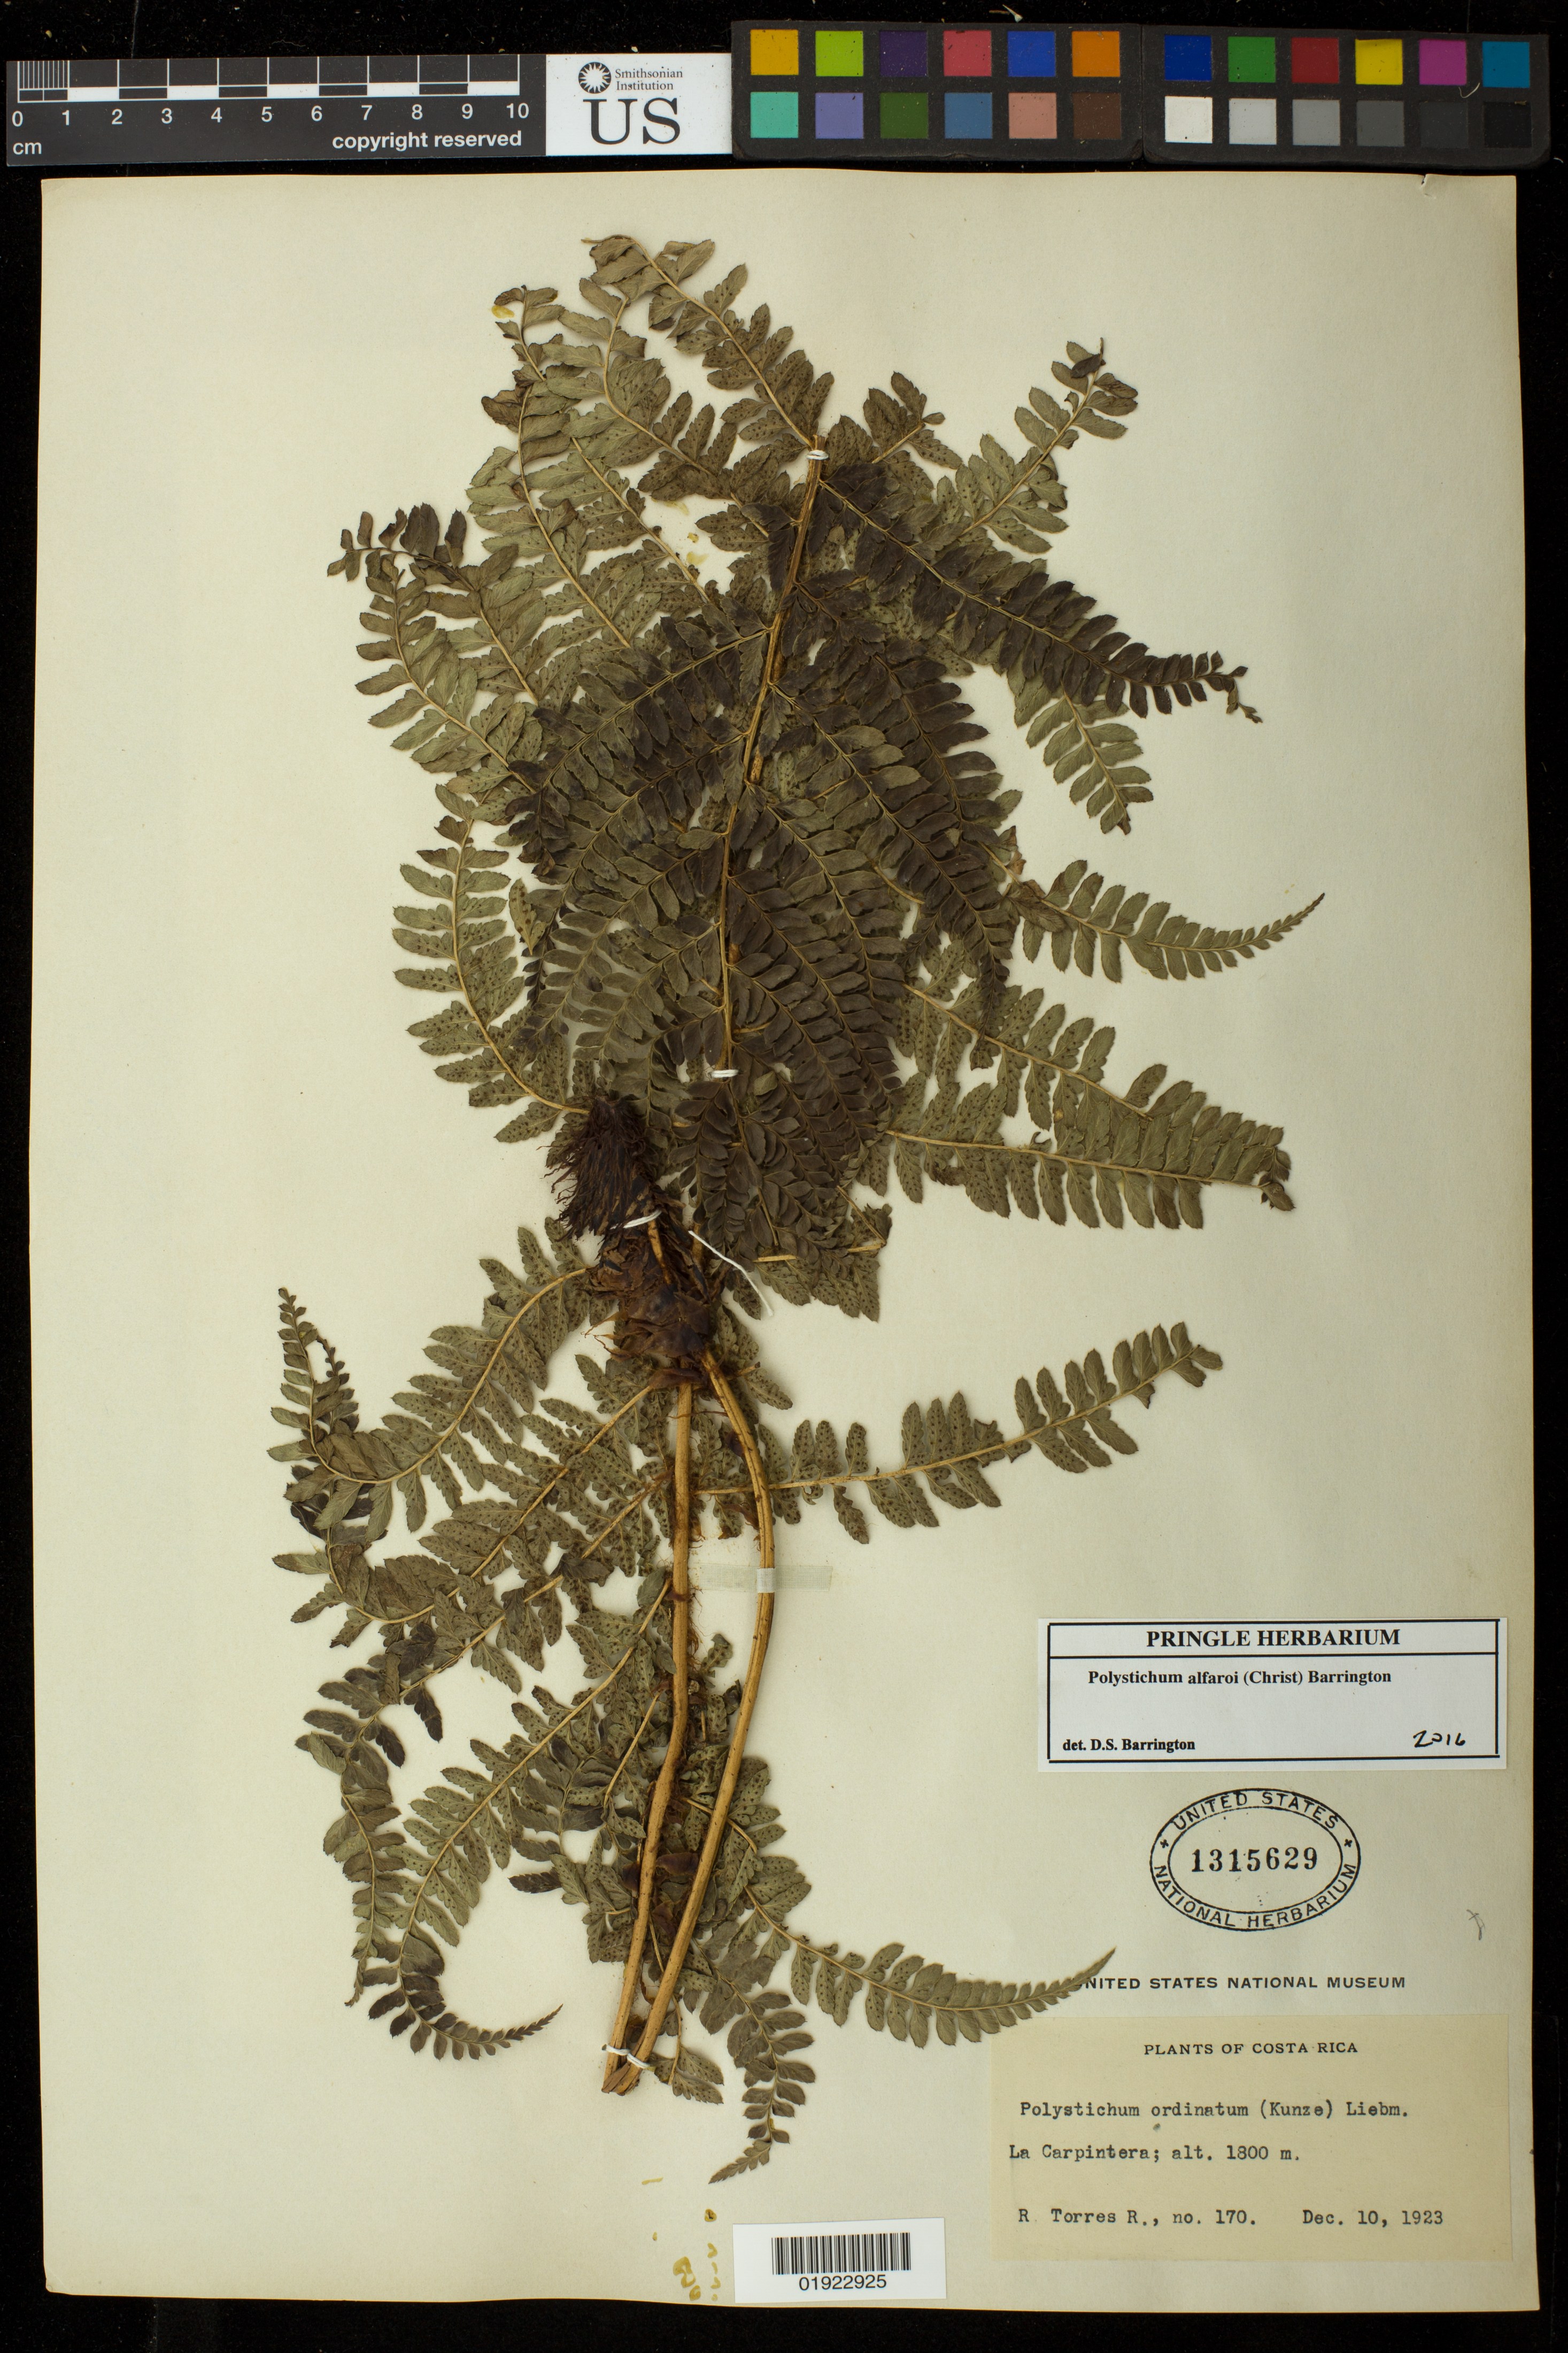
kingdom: Plantae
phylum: Tracheophyta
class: Polypodiopsida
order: Polypodiales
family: Dryopteridaceae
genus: Polystichum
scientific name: Polystichum alfaroi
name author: (Christ) Barrington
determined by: Barrington, D. S., Curator (VT), University of Vermont (UNITED STATES)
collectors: R. Torres R.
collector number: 170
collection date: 1923-12-10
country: Costa Rica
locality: La Carpintera.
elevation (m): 1800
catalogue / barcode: US 1315629